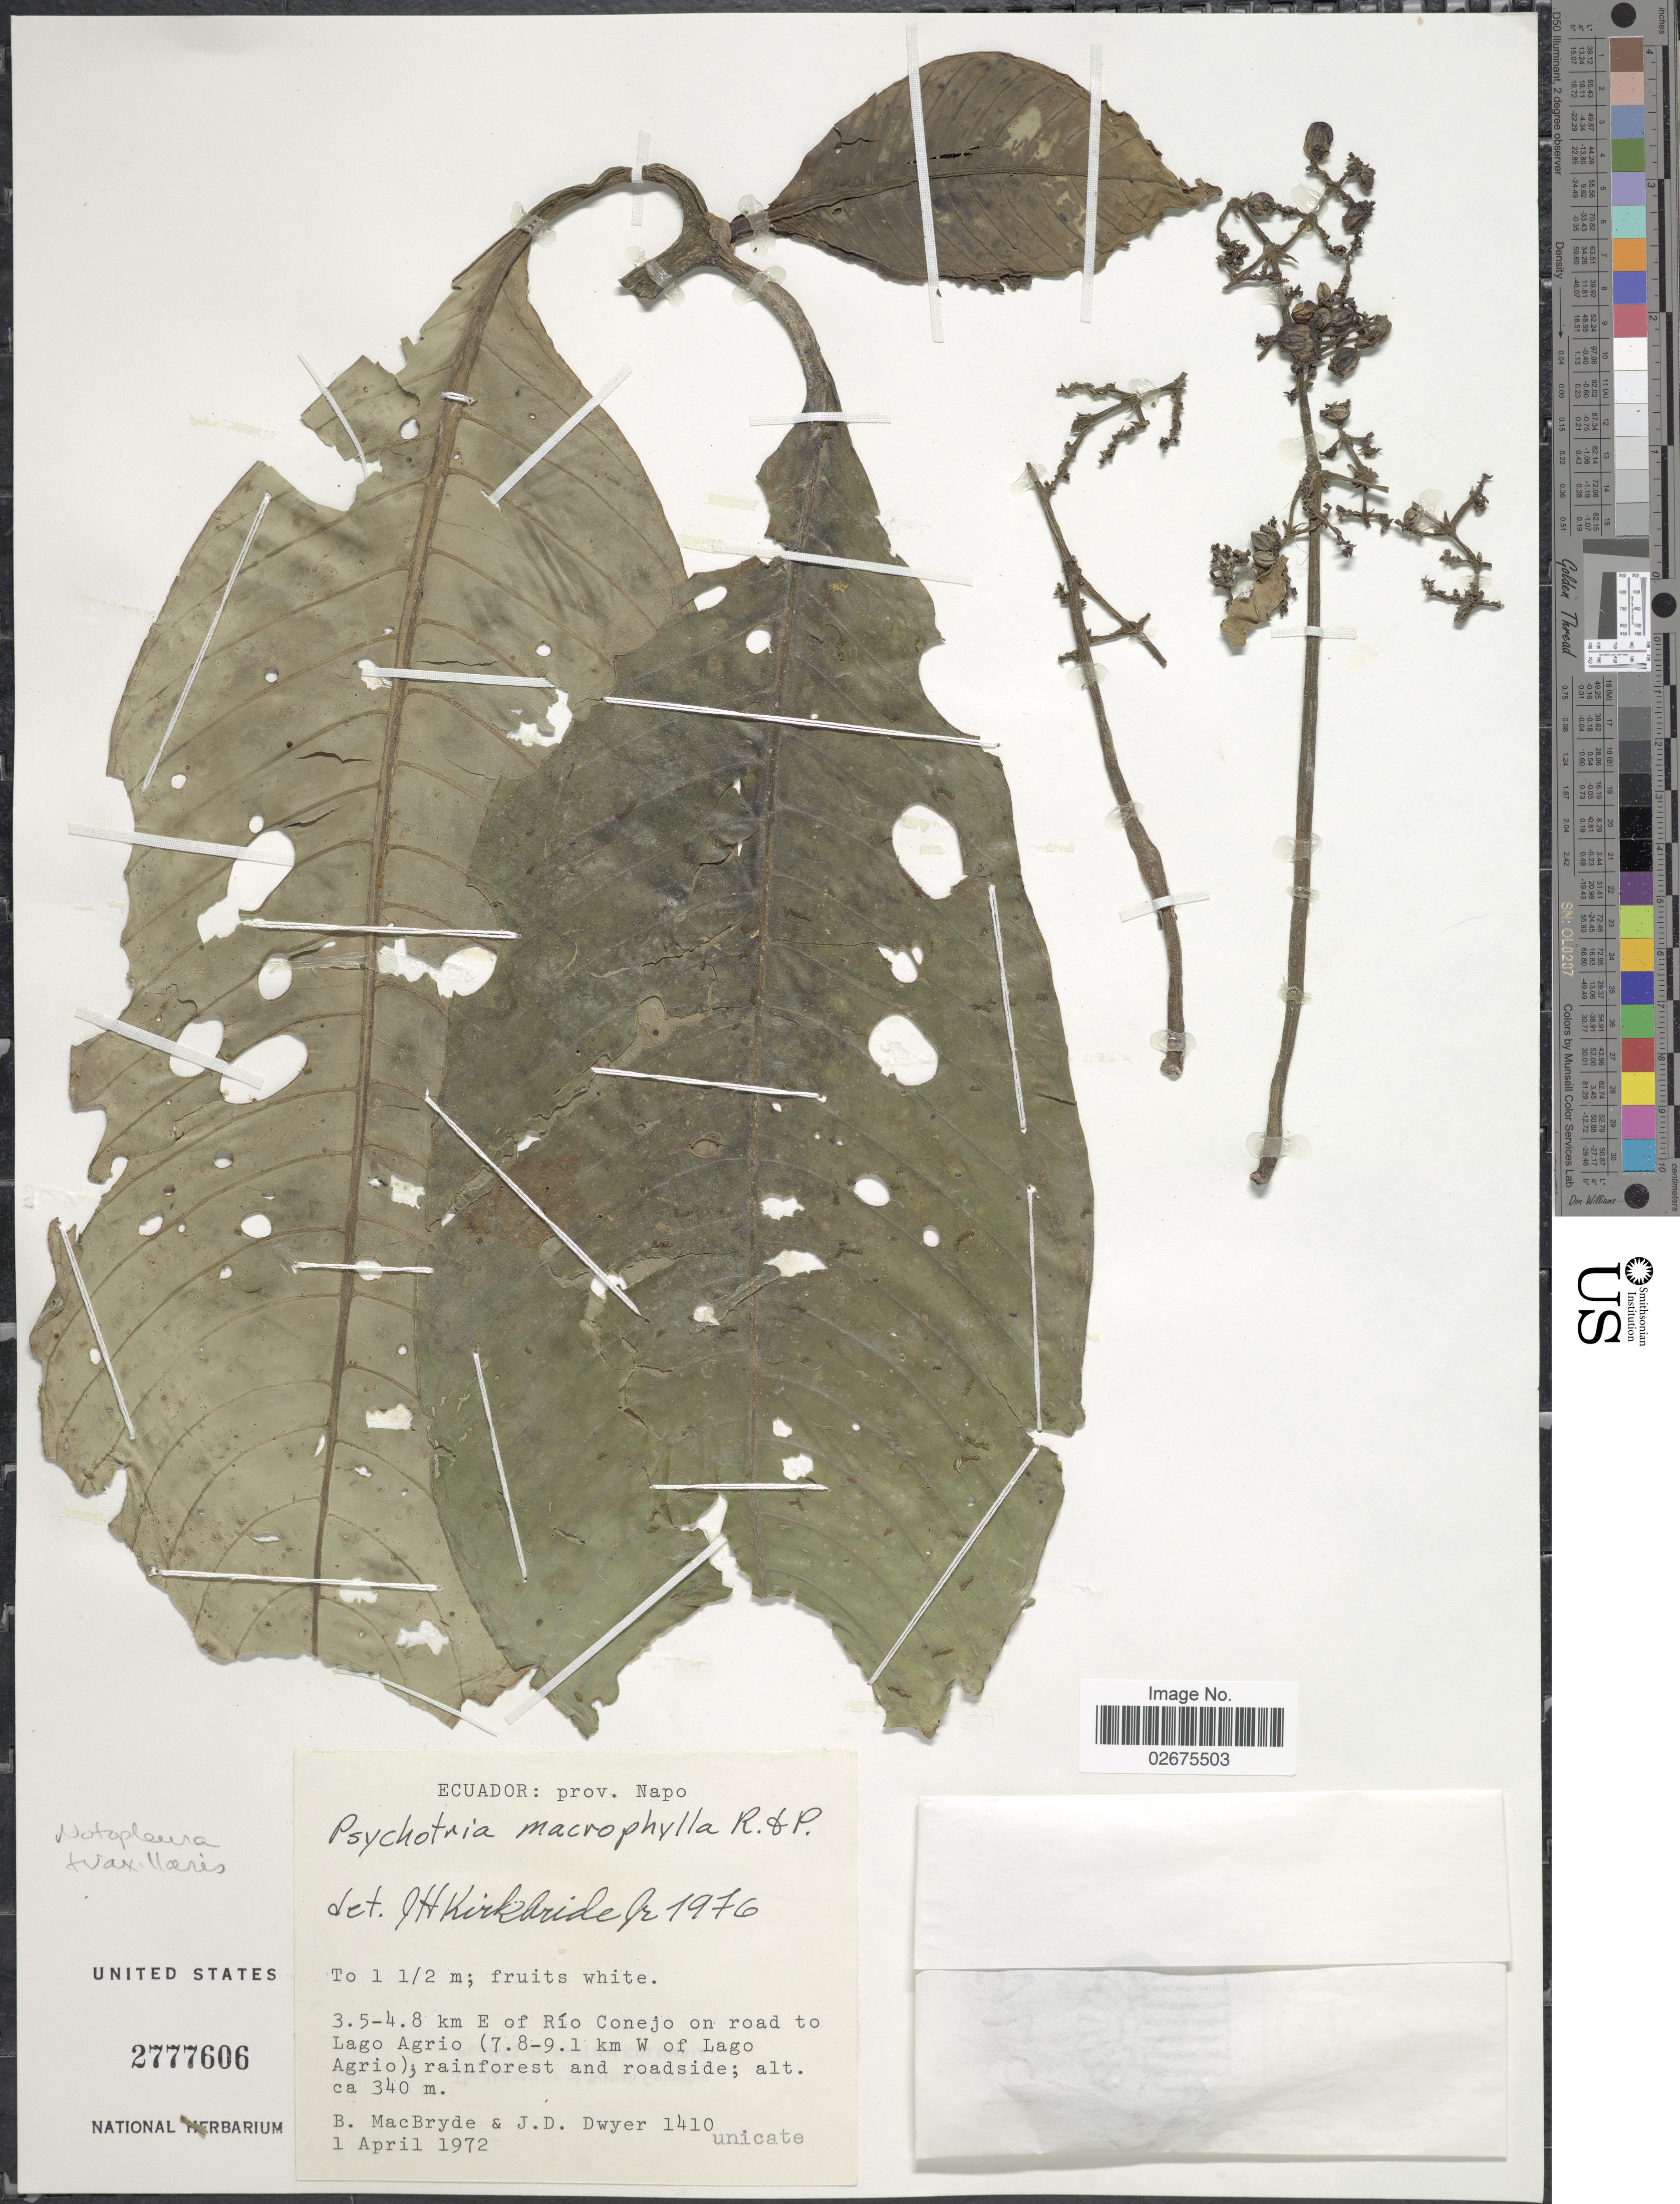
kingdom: Plantae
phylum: Tracheophyta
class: Magnoliopsida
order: Gentianales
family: Rubiaceae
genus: Notopleura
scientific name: Notopleura triaxillaris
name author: C.M. Taylor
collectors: B. MacBryde & J. D. Dwyer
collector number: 1410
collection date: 1972-04-01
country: Ecuador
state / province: Napo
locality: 3.5-4.8 k E of Rio Conejo on road to Lago Agrio (7.8-9.1 km W of Lago Agrio)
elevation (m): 340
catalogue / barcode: US 2777606